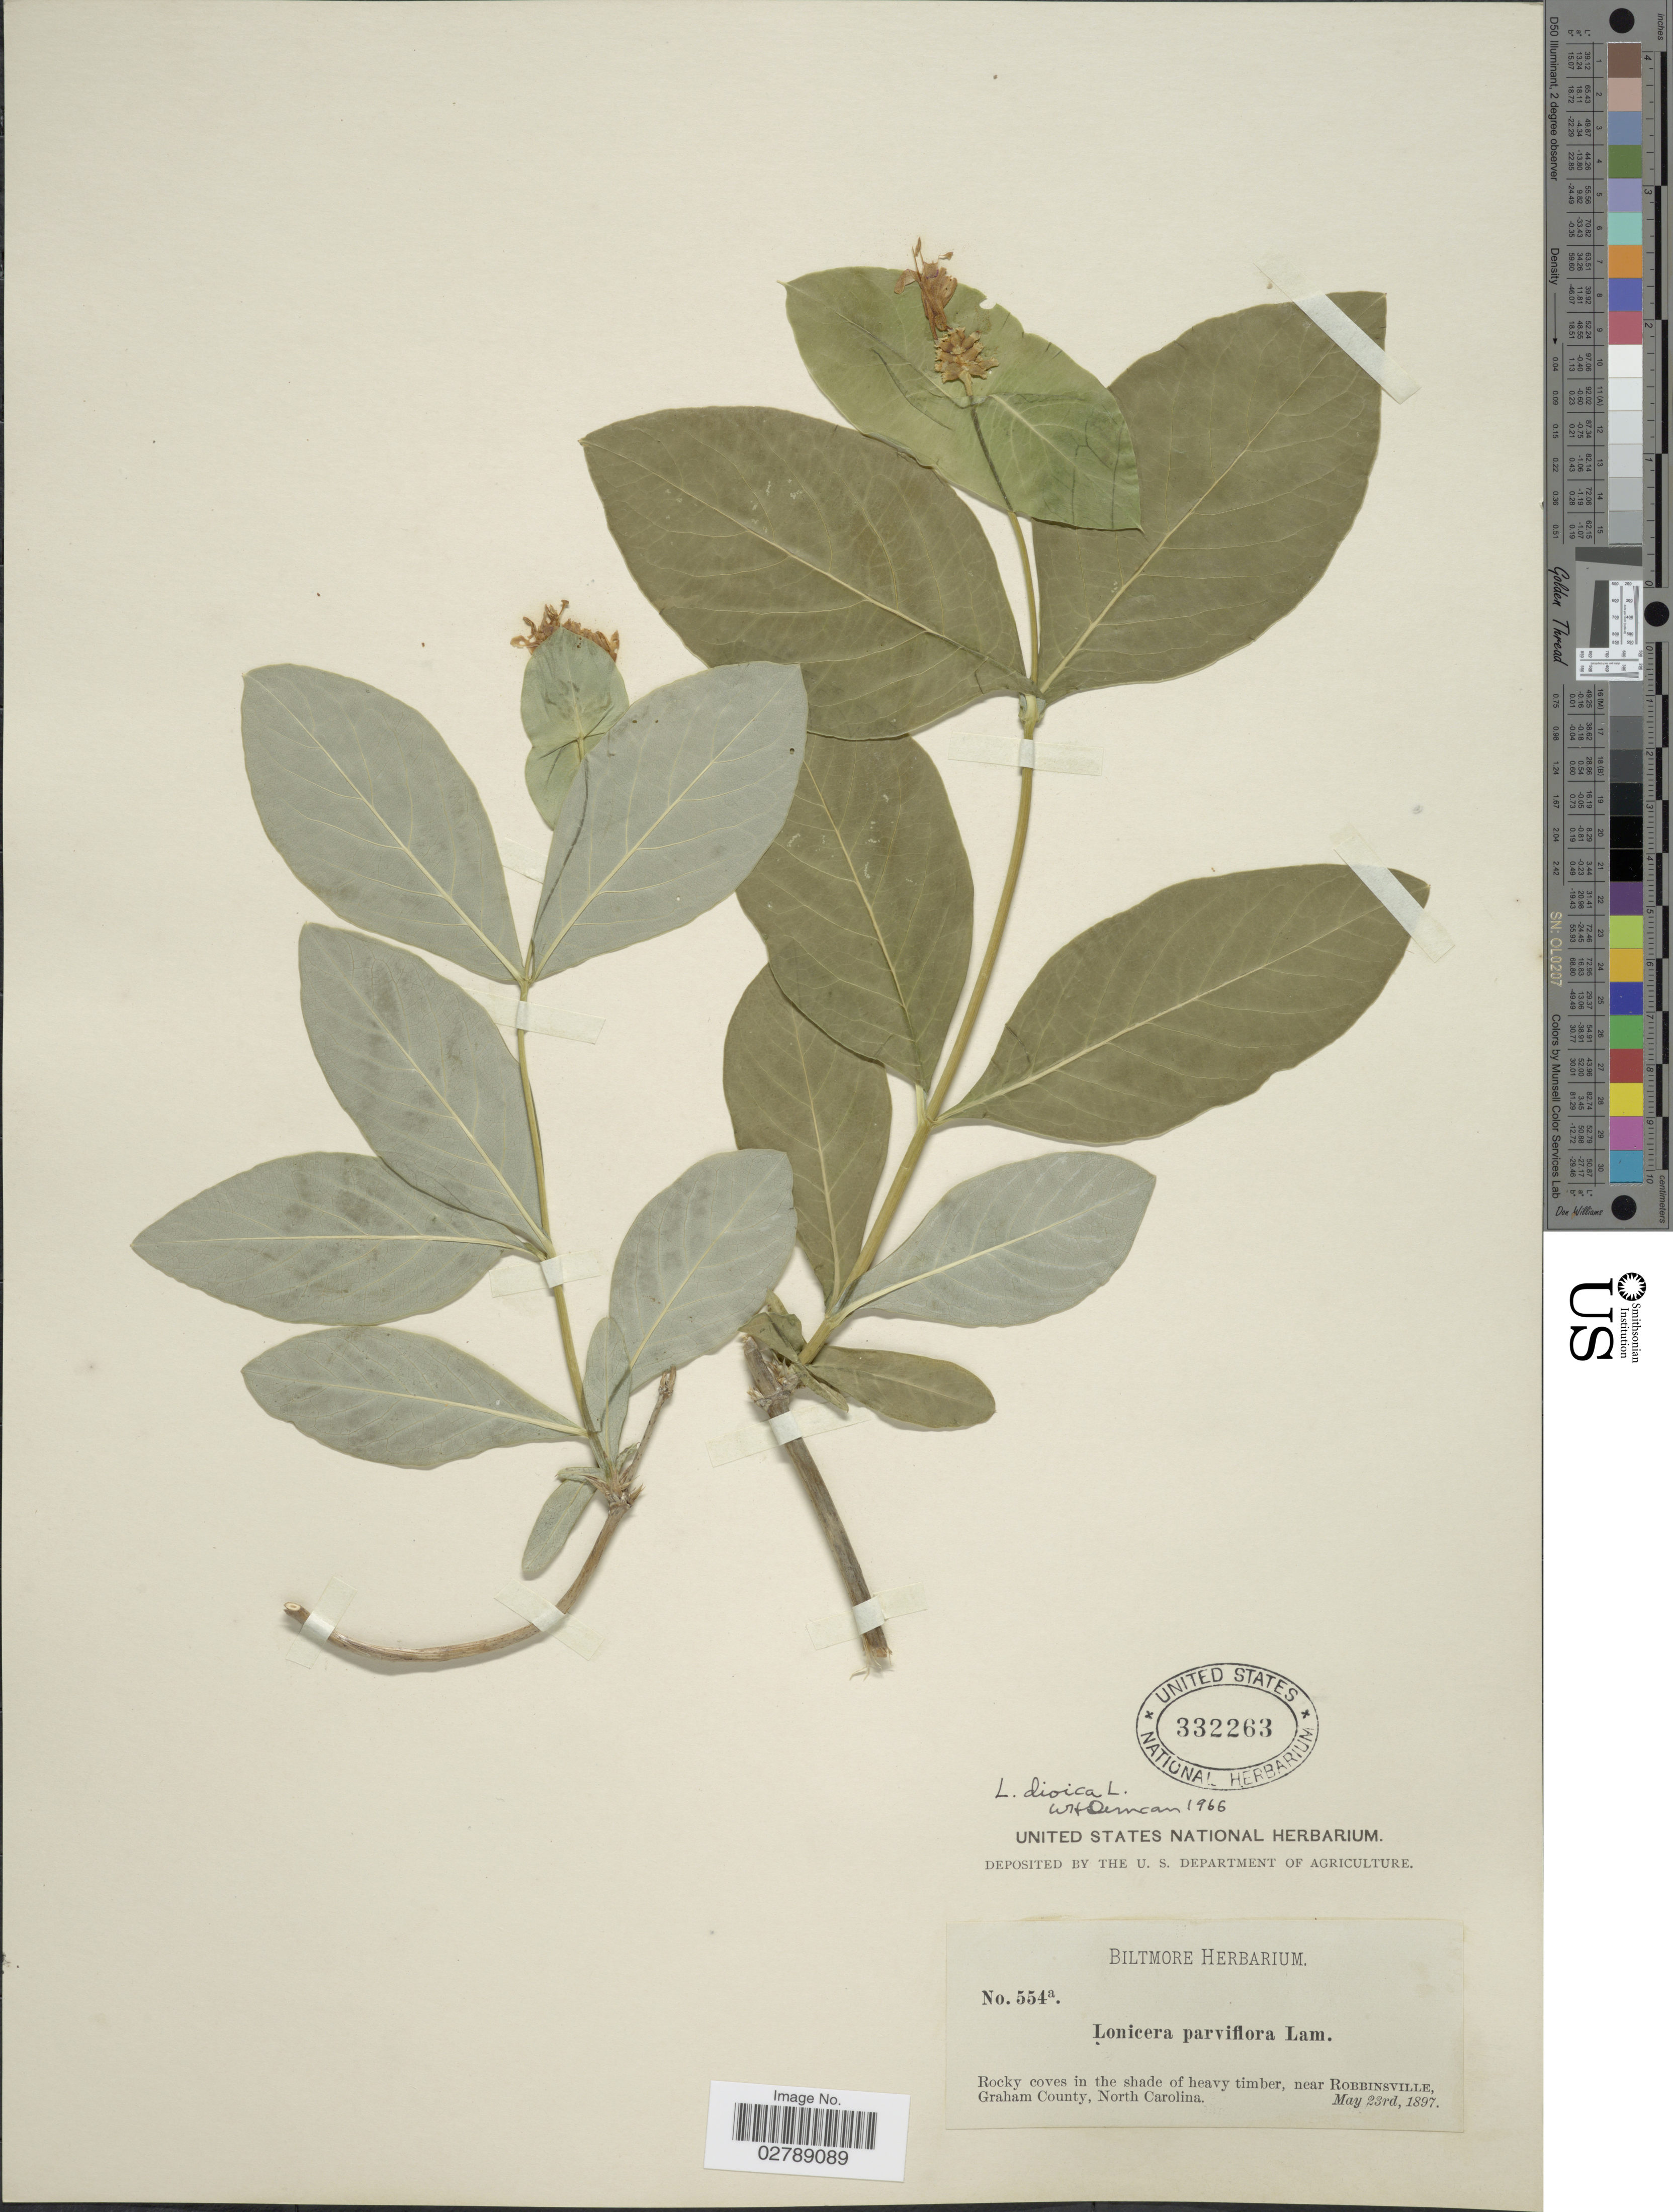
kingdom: Plantae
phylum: Tracheophyta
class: Magnoliopsida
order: Dipsacales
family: Caprifoliaceae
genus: Lonicera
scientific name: Lonicera dioica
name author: L.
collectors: ex herb. Biltmore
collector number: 554a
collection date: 1897-05-23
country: United States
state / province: North Carolina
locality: Rocky coves in the shade of heavy timber, near Robbinsville, Graham County.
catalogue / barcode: US 332263